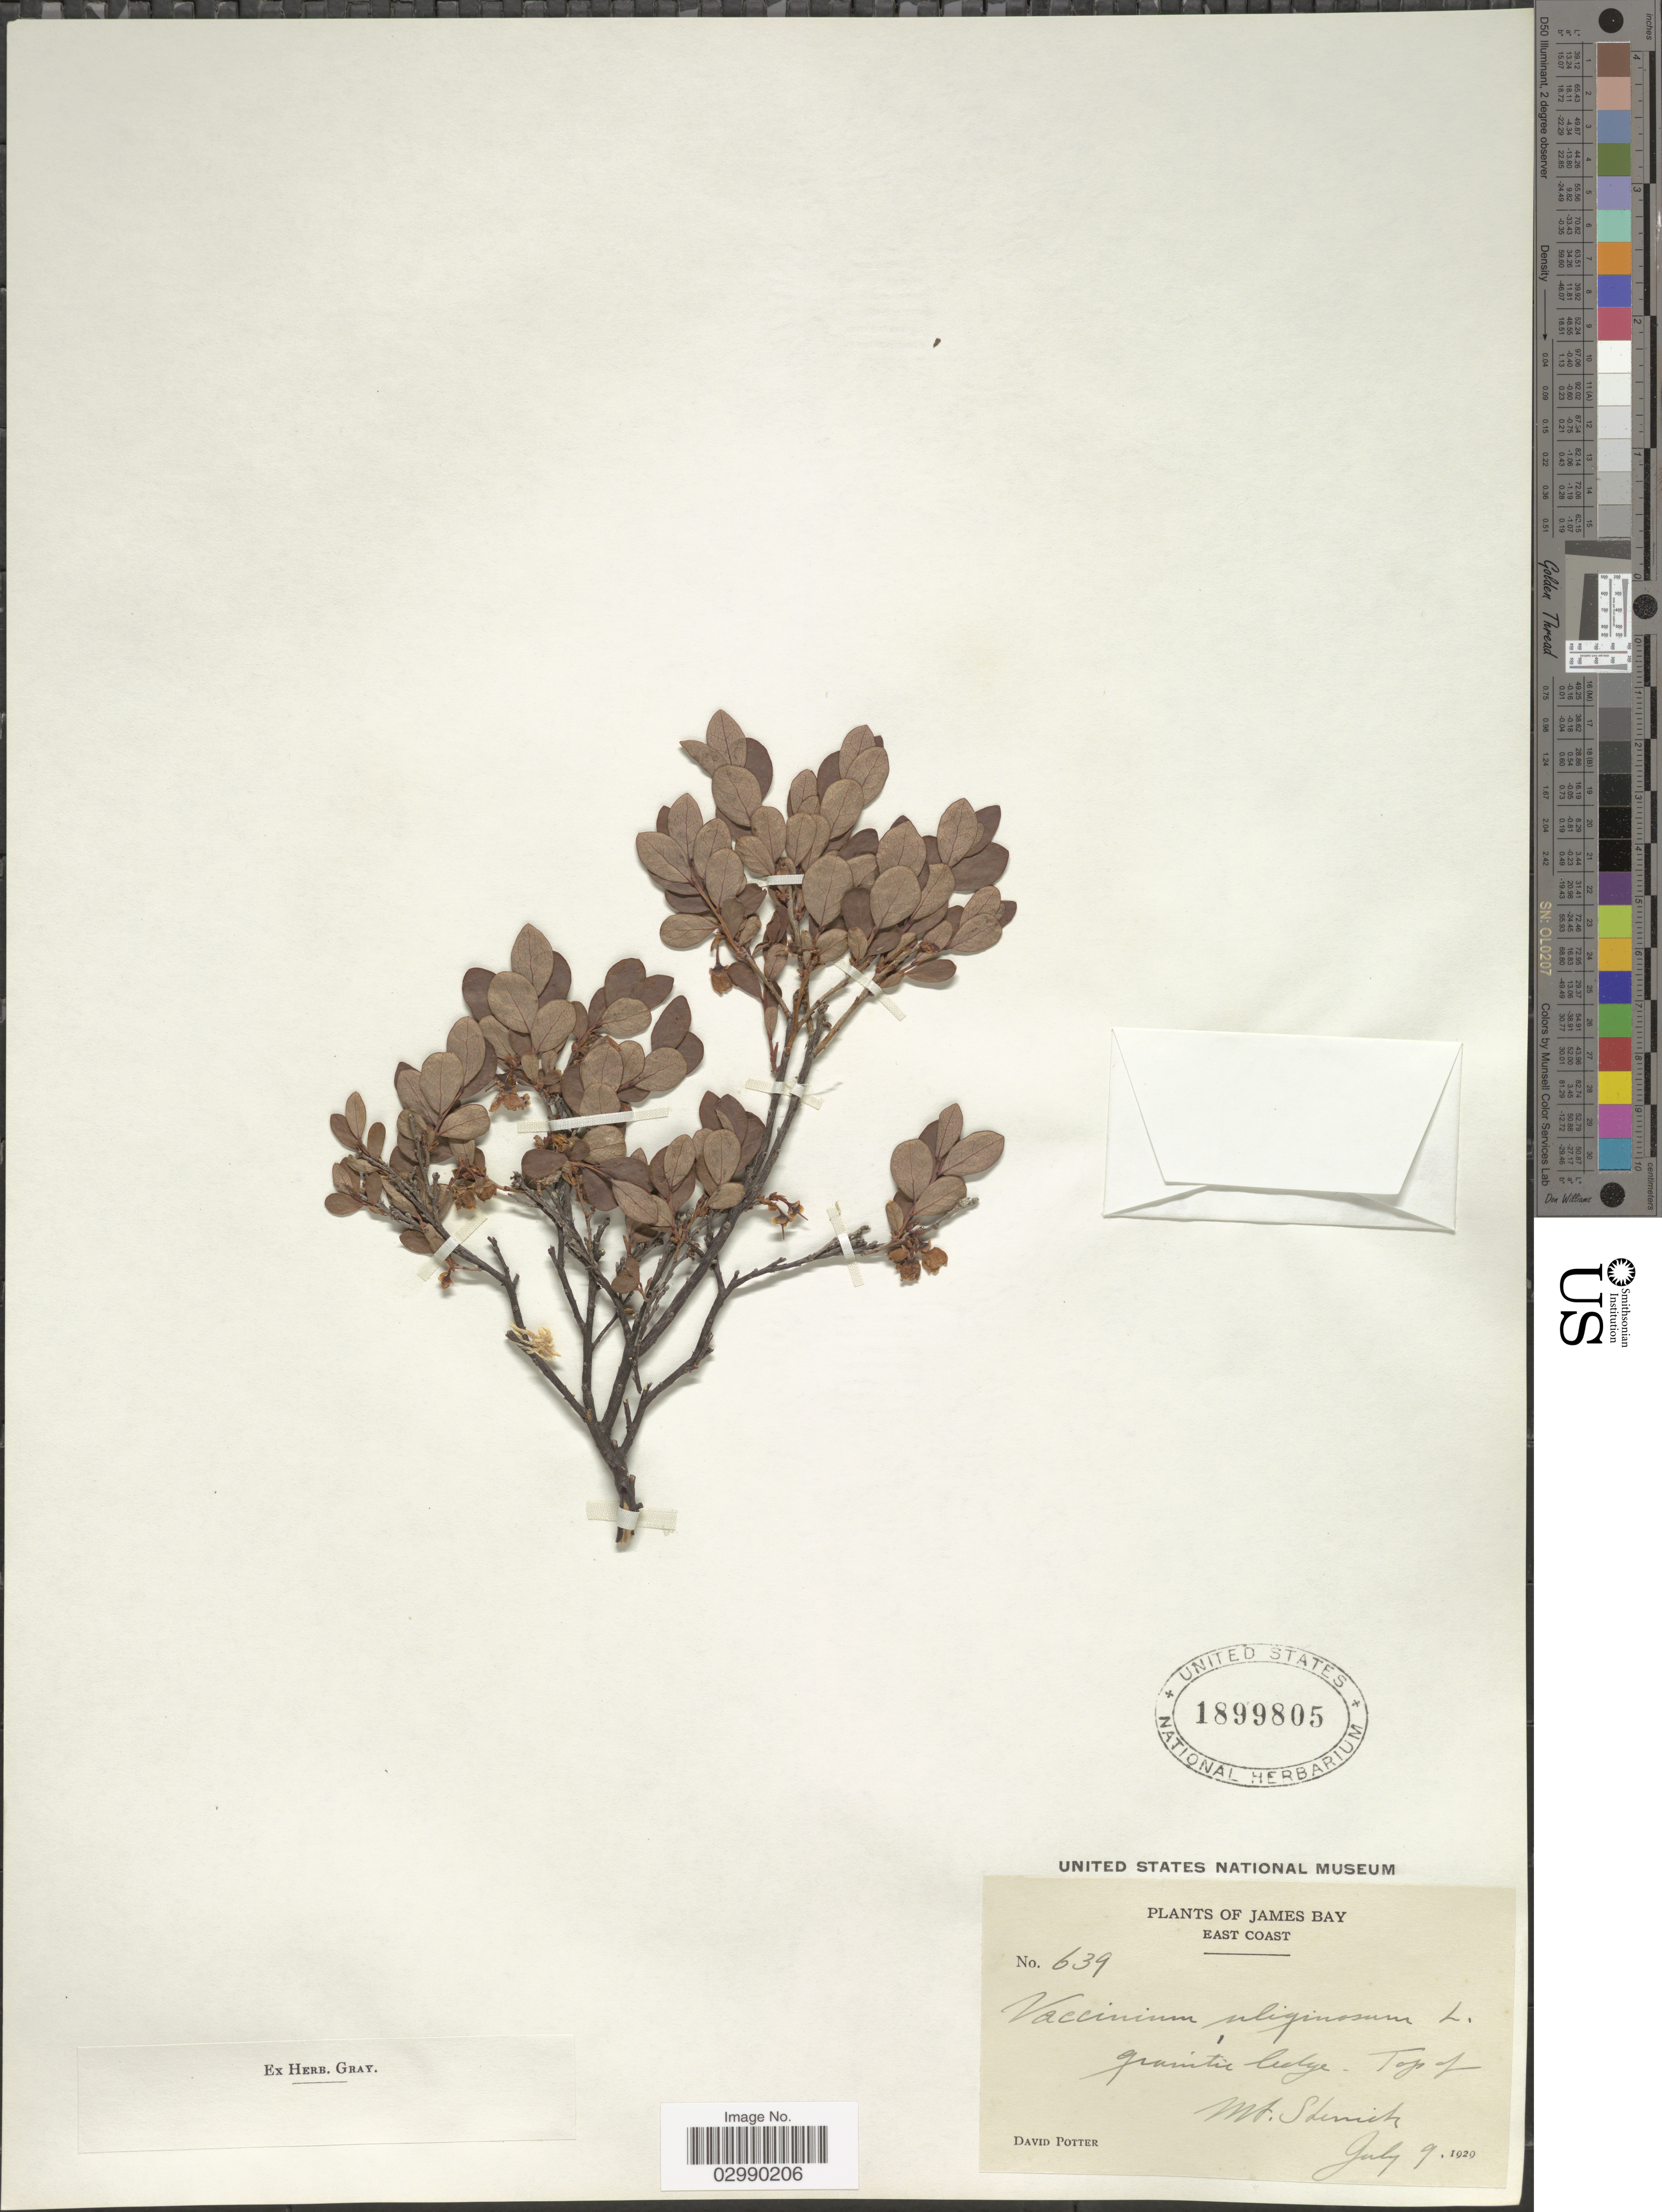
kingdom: Plantae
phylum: Tracheophyta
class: Magnoliopsida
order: Ericales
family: Ericaceae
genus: Vaccinium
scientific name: Vaccinium uliginosum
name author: L.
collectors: D. Potter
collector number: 639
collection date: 1929-07-09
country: Canada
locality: James Bay, East Coast, granite ledge- Top of Mt. Sherrick.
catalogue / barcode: US 1899805